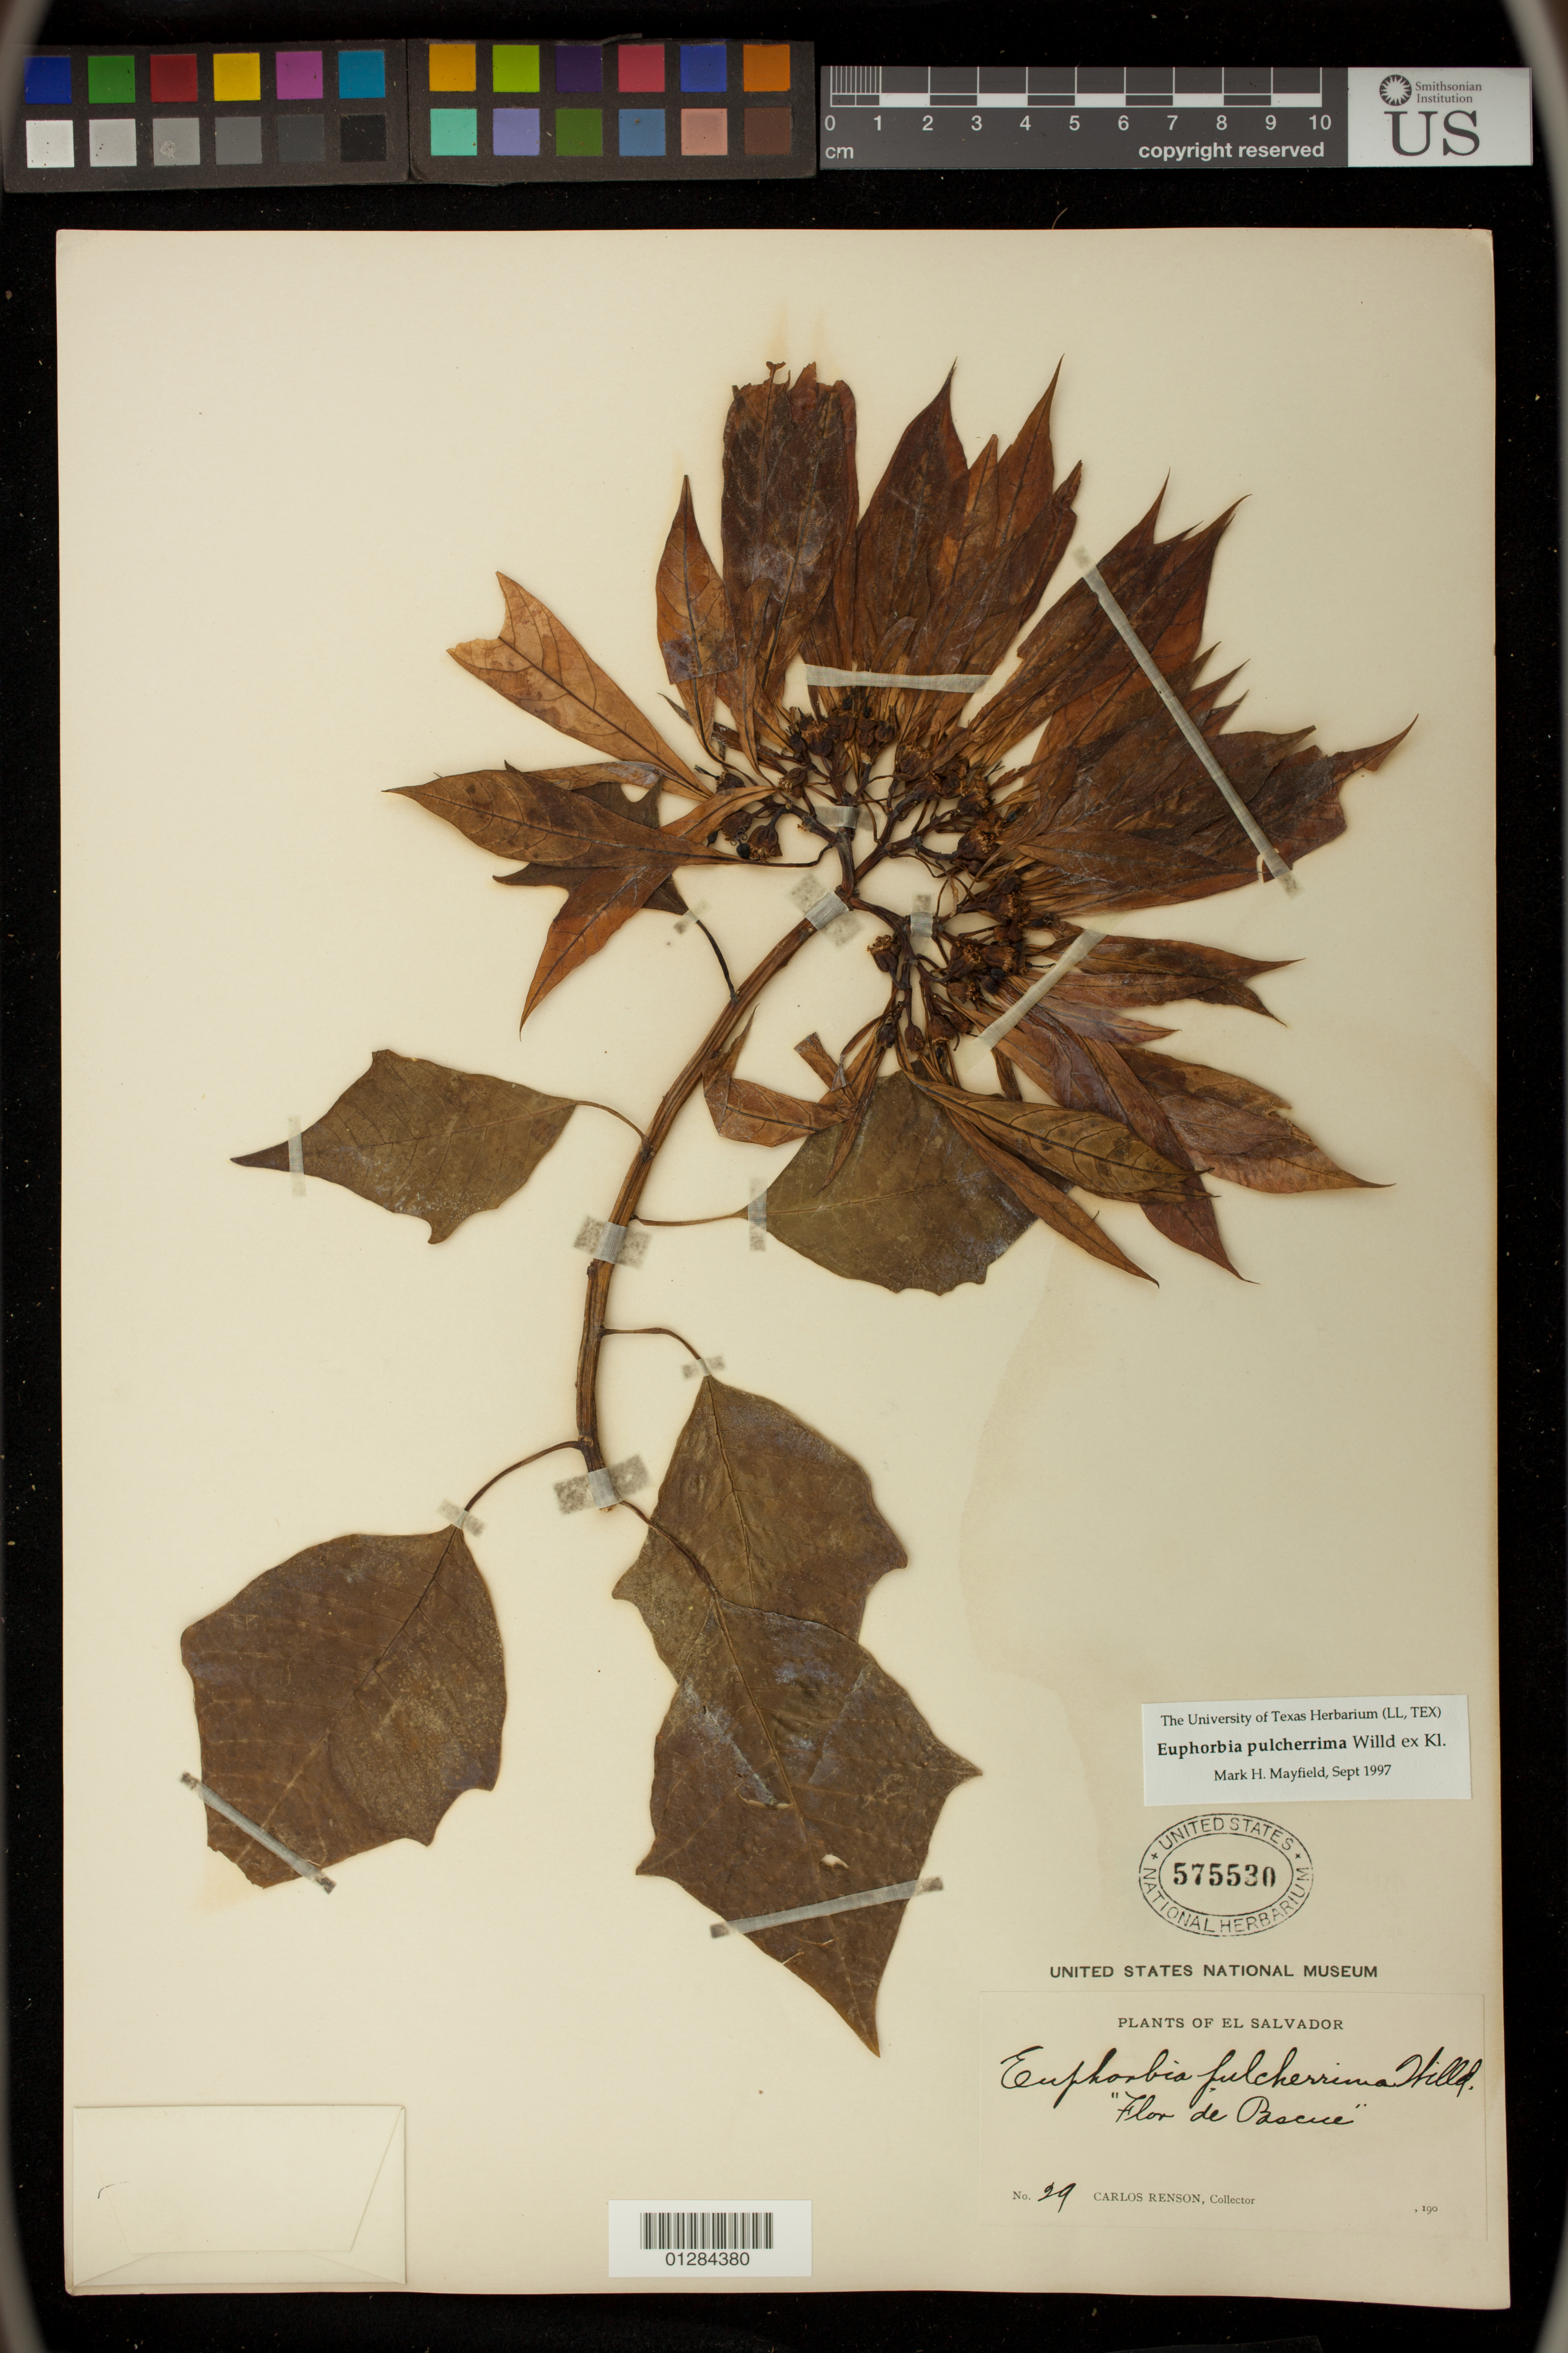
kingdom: Plantae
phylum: Tracheophyta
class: Magnoliopsida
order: Malpighiales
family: Euphorbiaceae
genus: Euphorbia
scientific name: Euphorbia pulcherrima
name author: Willd. ex Klotzsch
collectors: C. Renson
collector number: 29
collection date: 1909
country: El Salvador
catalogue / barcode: US 575530